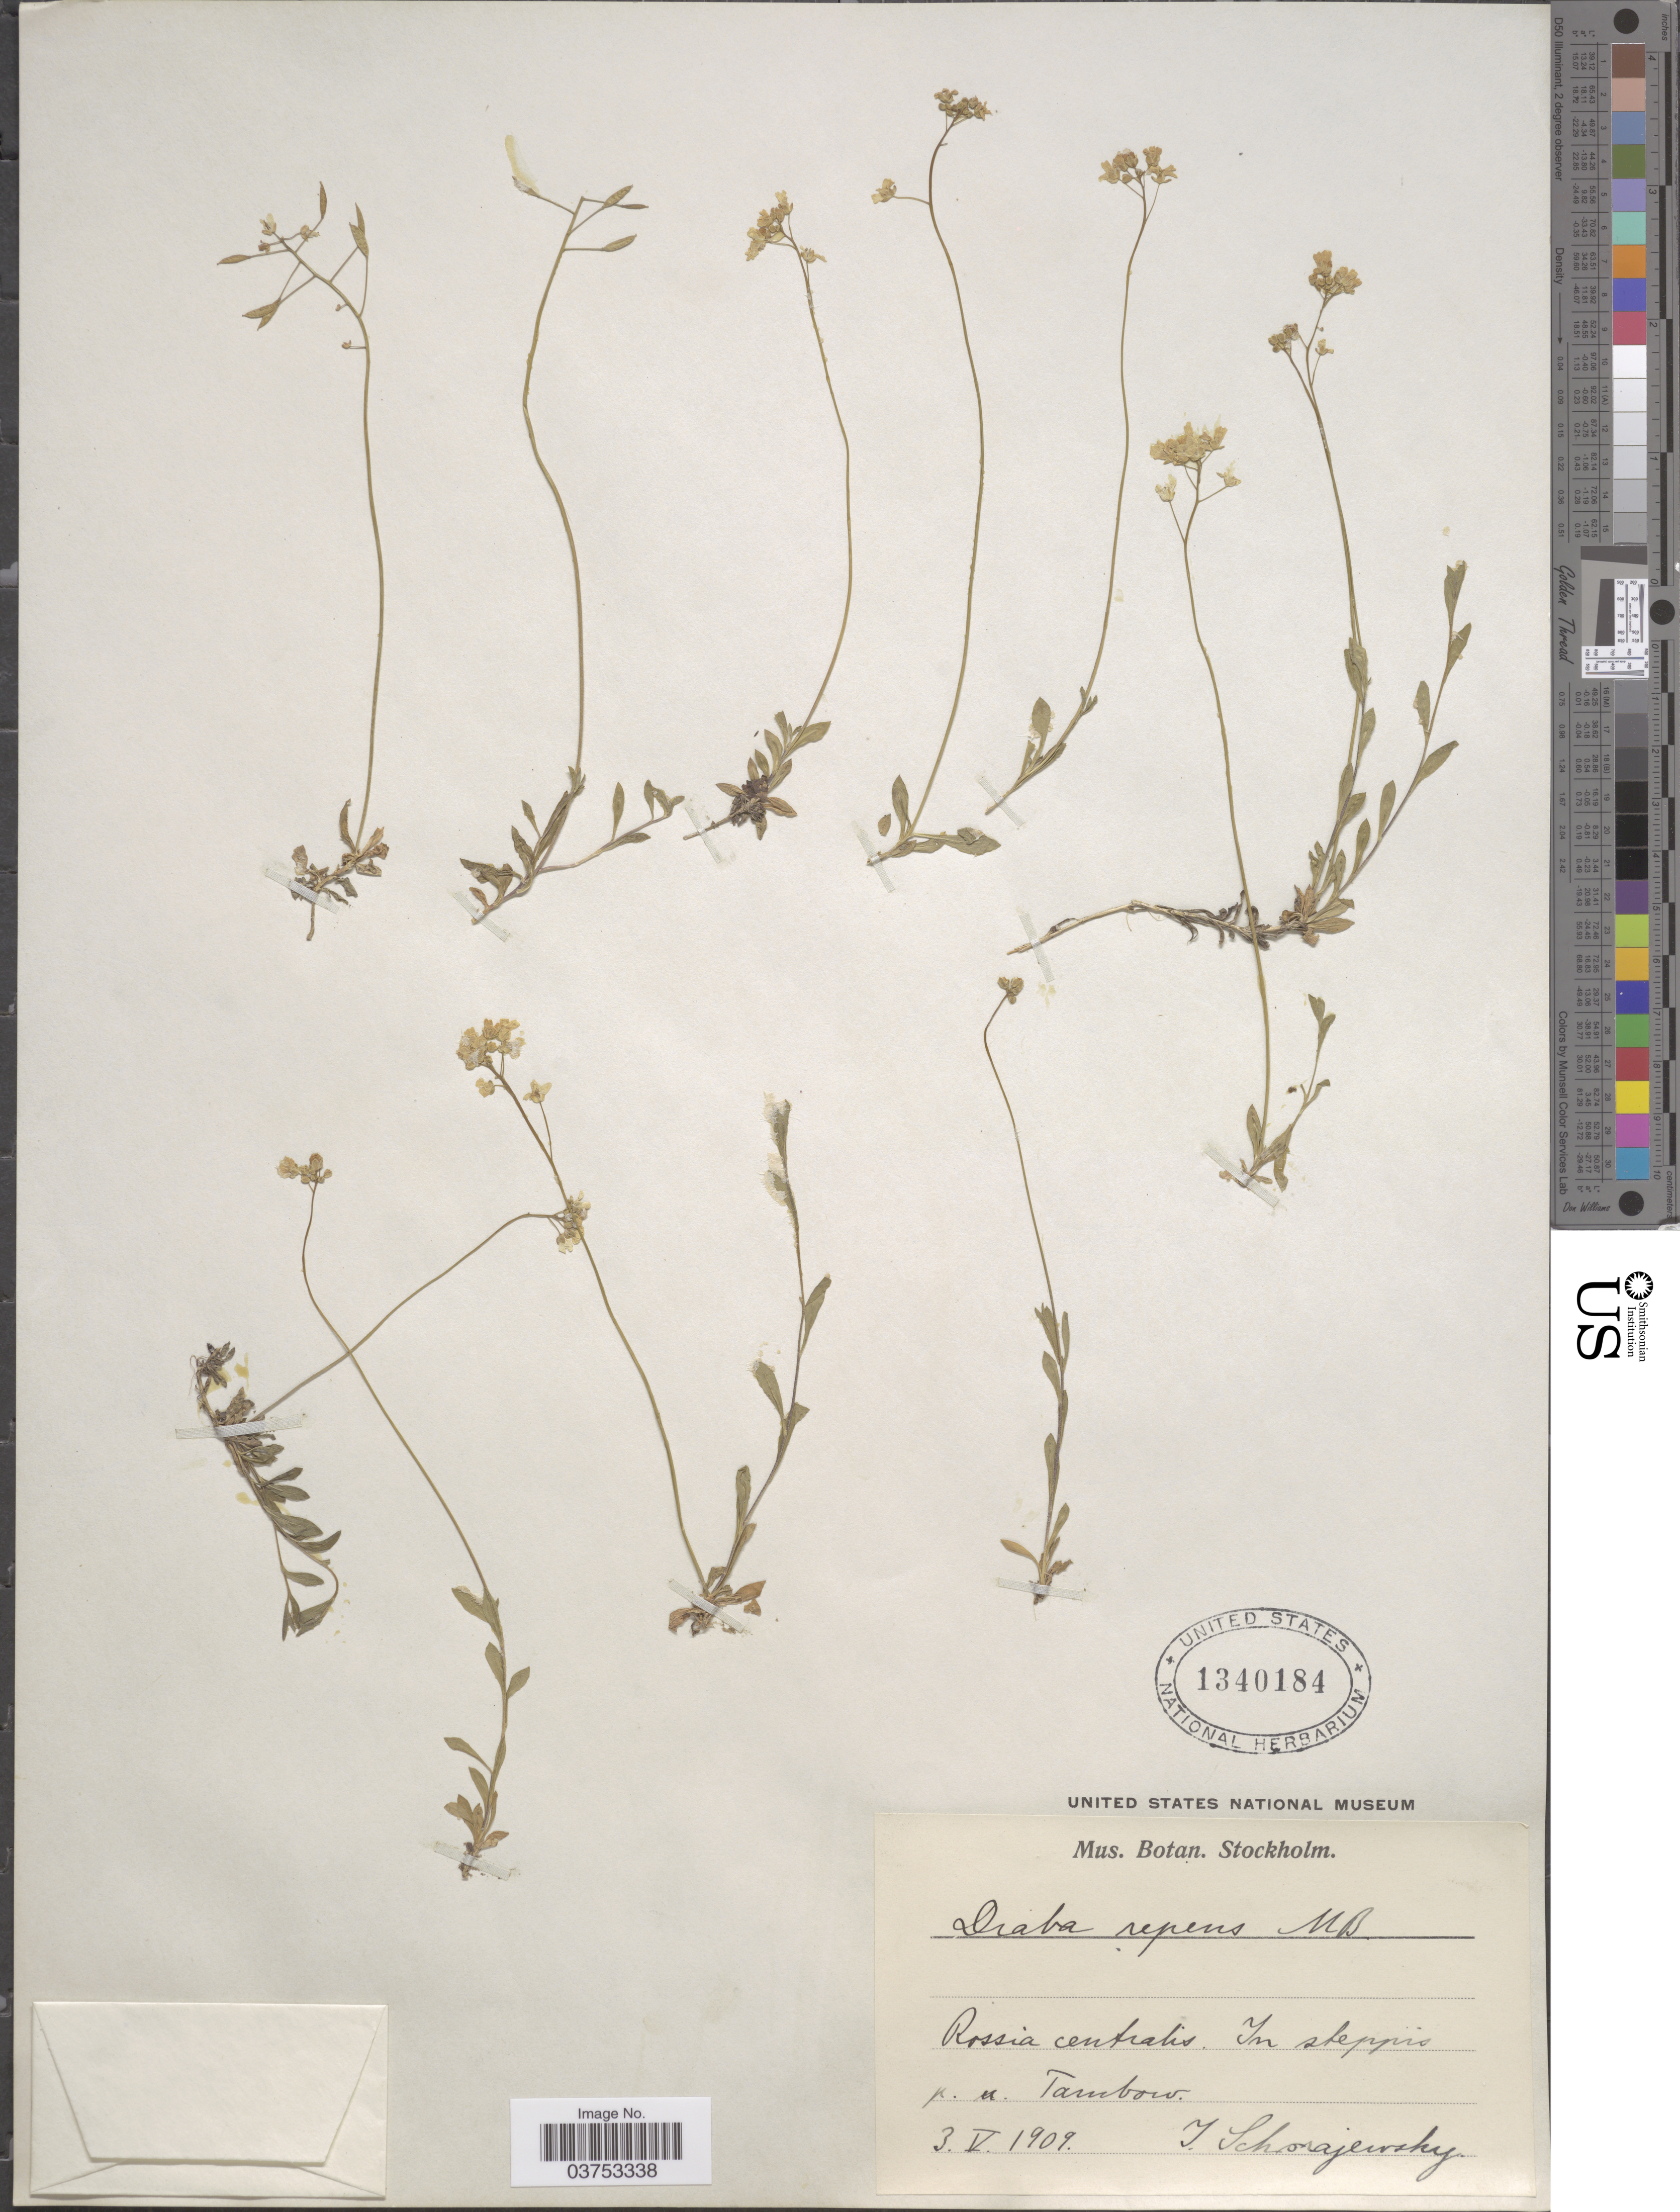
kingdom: Plantae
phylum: Tracheophyta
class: Magnoliopsida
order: Brassicales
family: Brassicaceae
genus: Draba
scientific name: Draba repens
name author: M. Bieb.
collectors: J. Schorajensky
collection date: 1909-05-03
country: Russian Federation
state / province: Tambov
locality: Rossia centralis. In steppis p. u. Tambow.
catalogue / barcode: US 1340184